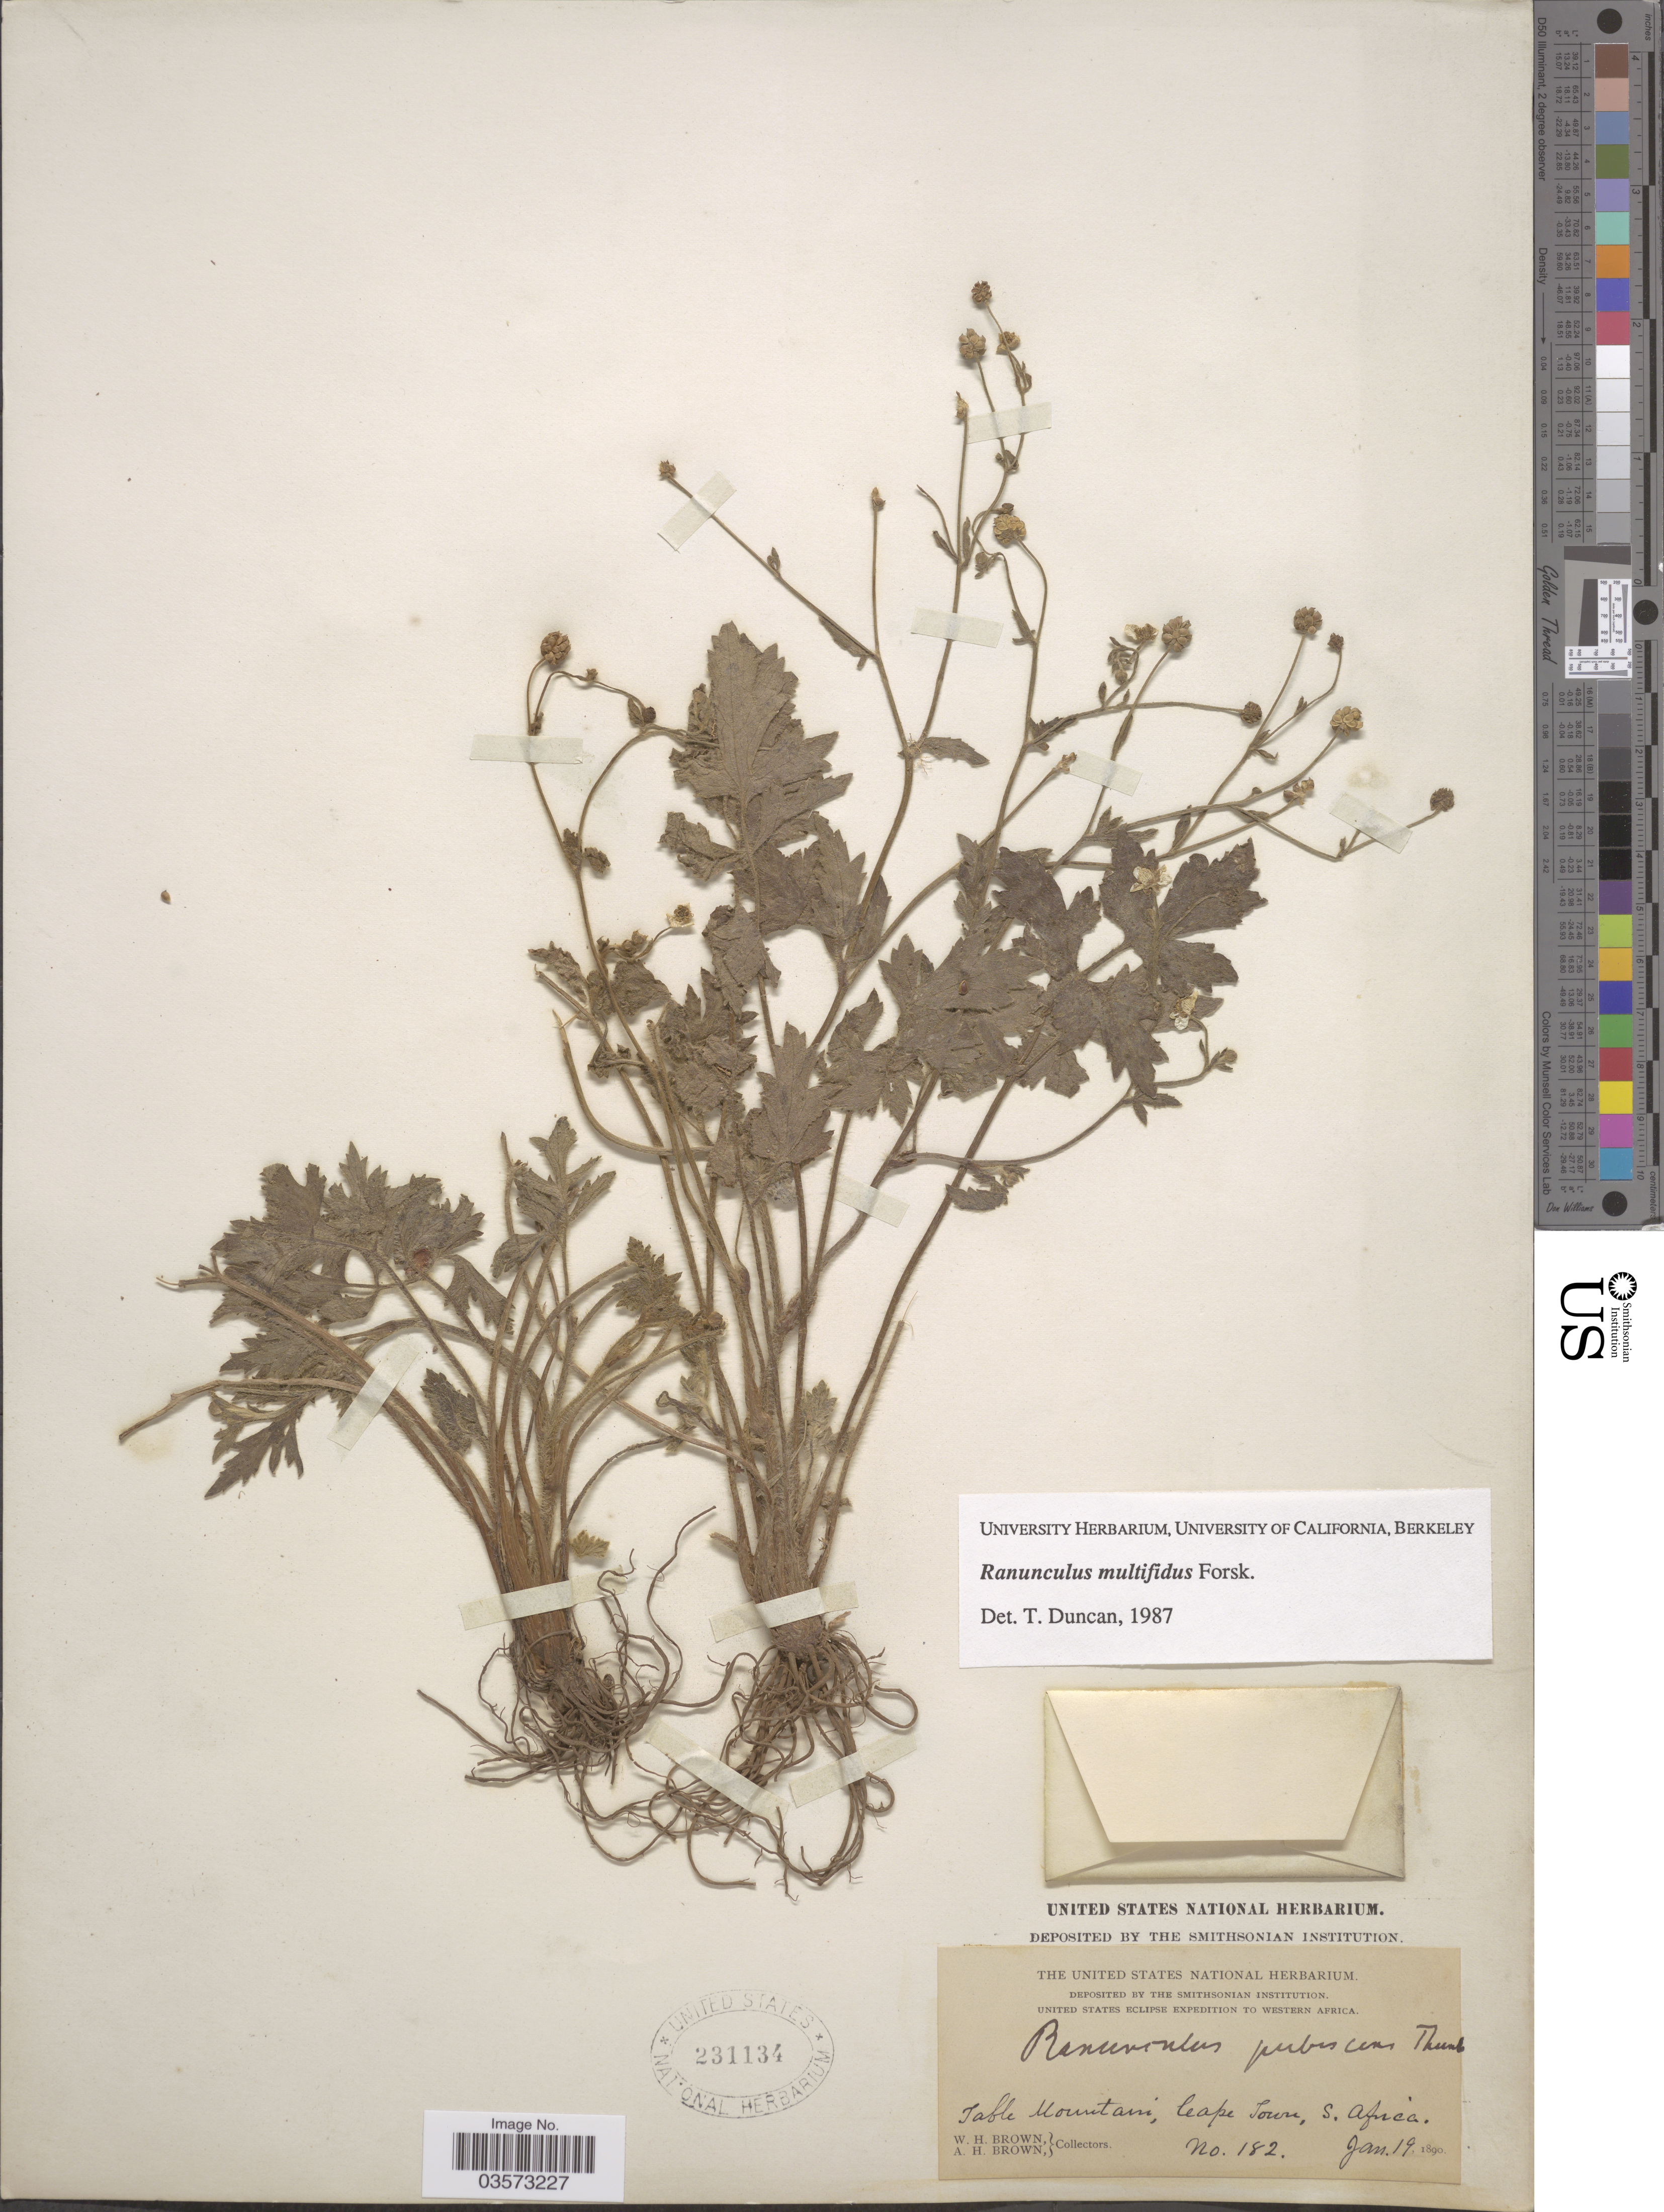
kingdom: Plantae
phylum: Tracheophyta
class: Magnoliopsida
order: Ranunculales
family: Ranunculaceae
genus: Ranunculus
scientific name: Ranunculus multifidus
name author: Forssk.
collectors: W. H. Brown & A. H. Brown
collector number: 182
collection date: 1890-01-19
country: South Africa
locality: Western Africa. Table Mountain, Cape Town.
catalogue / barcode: US 231134